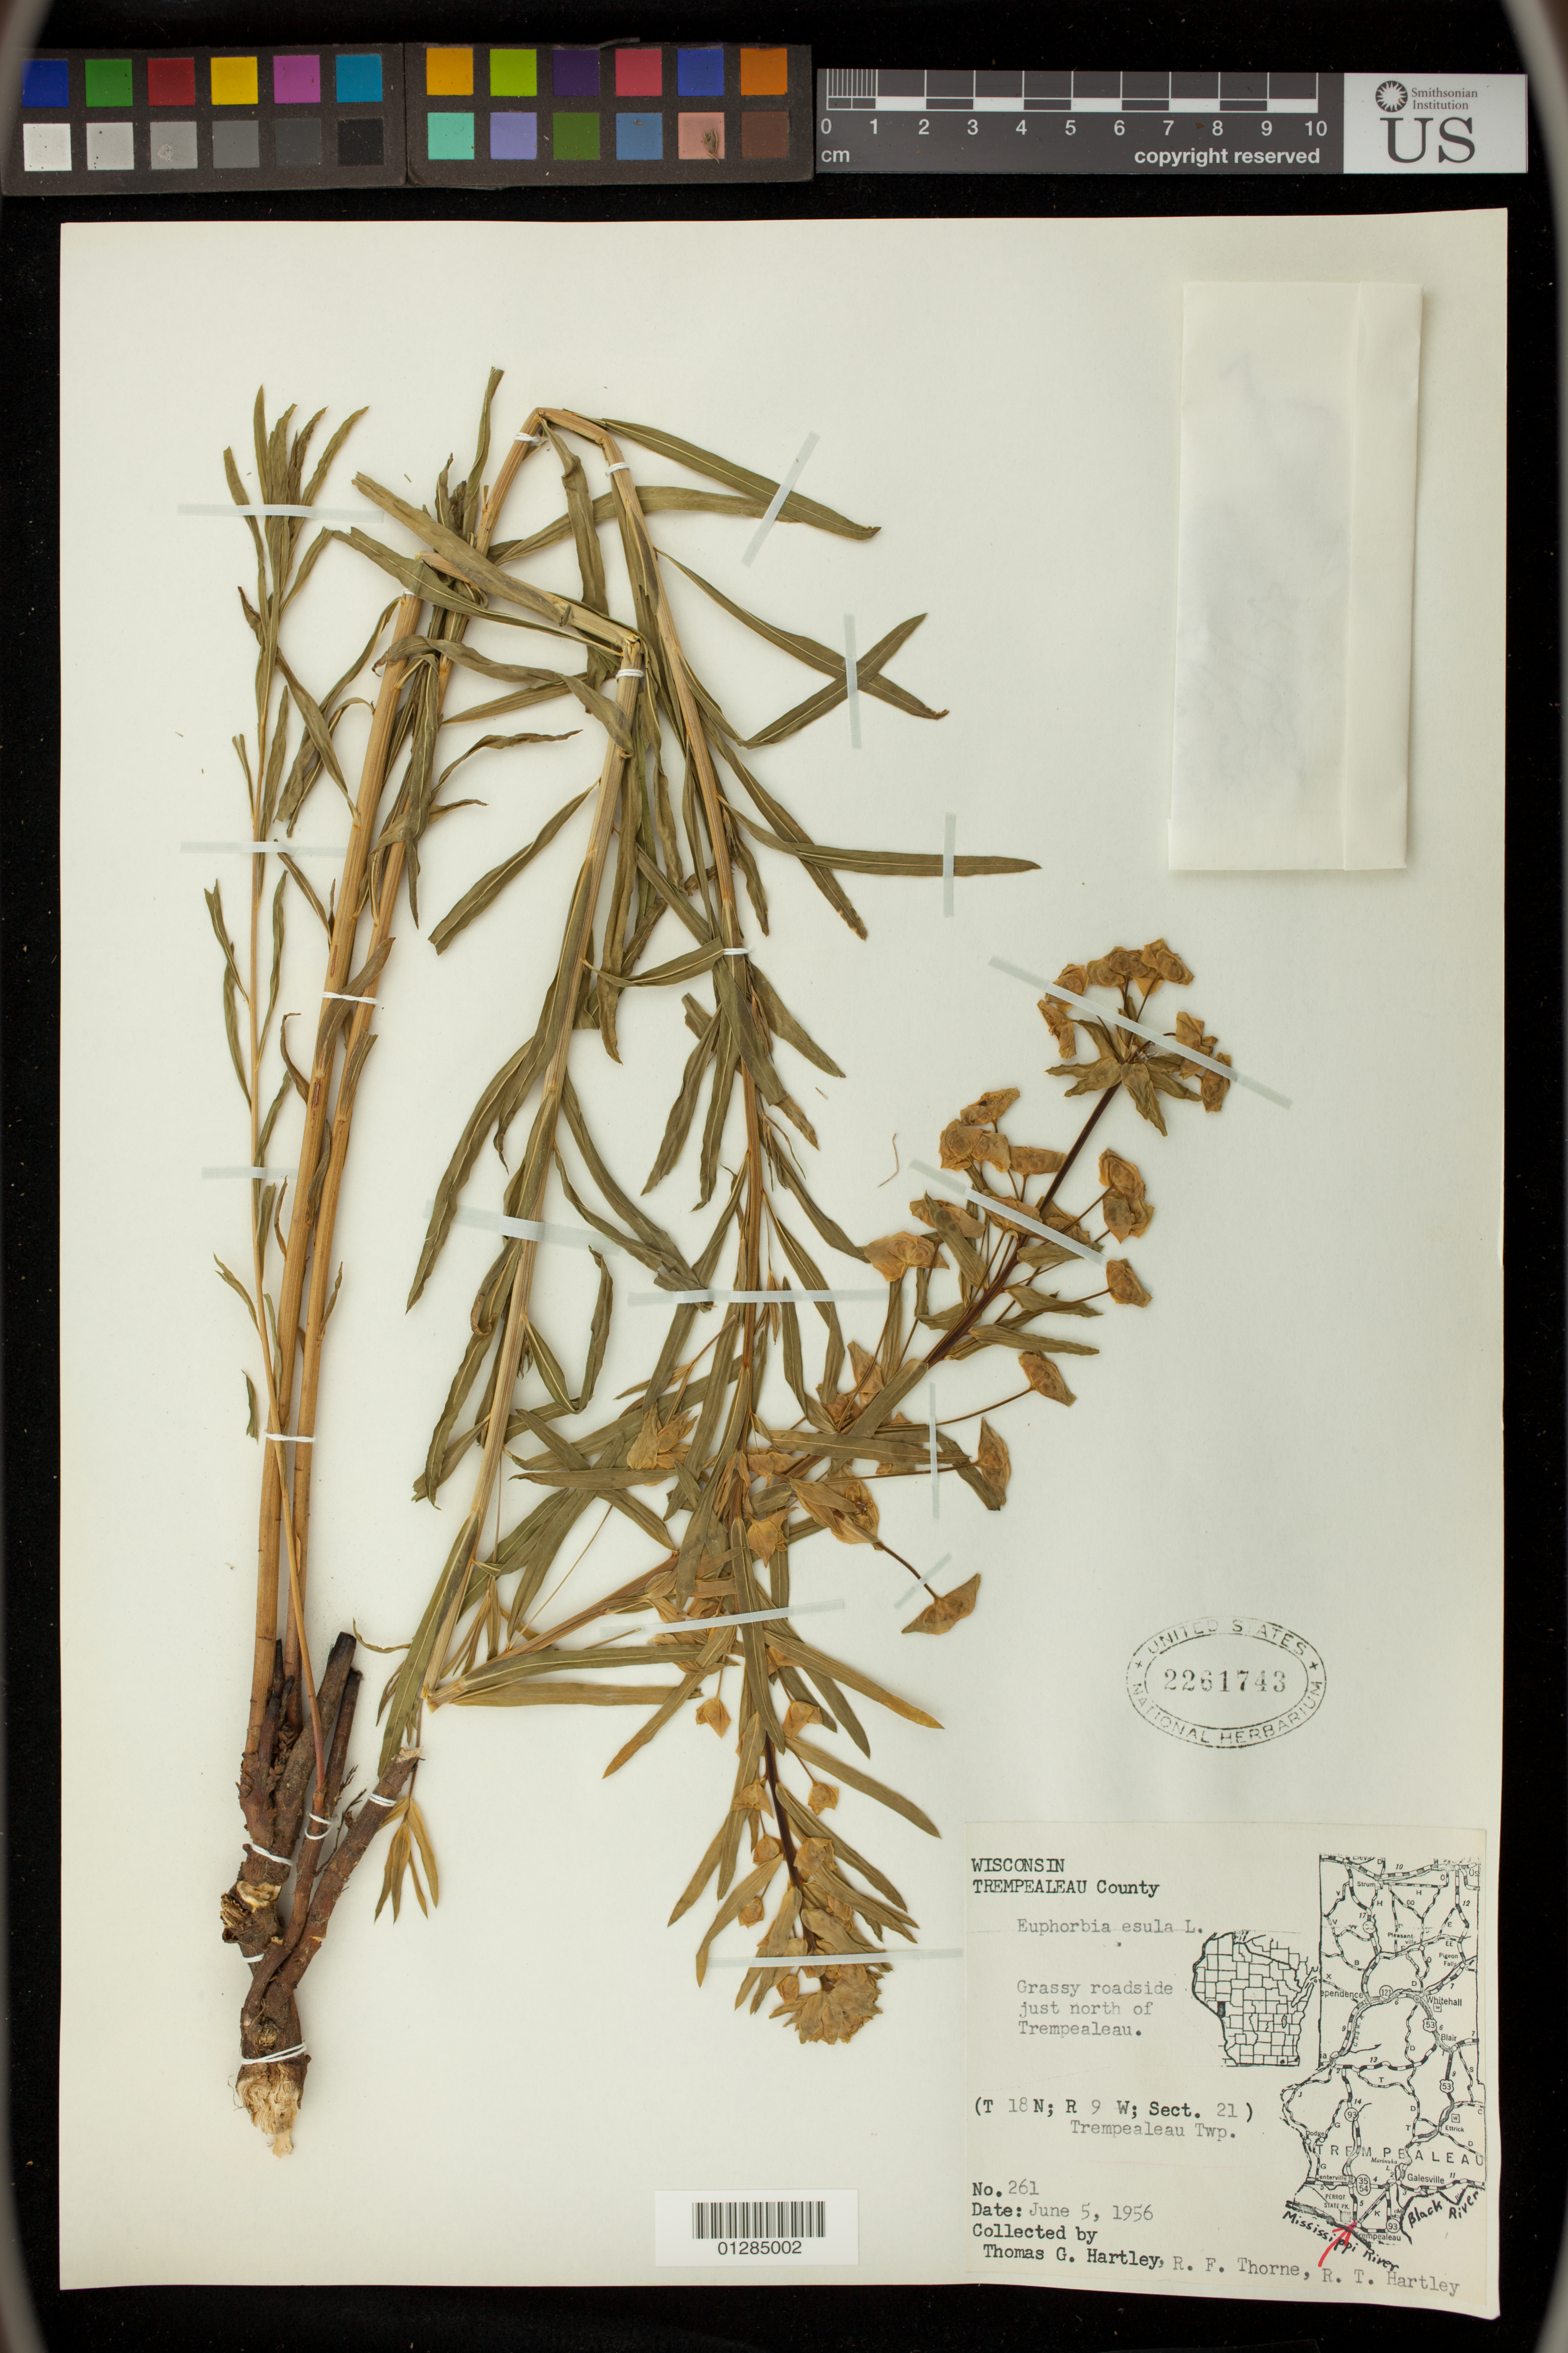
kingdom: Plantae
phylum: Tracheophyta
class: Magnoliopsida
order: Malpighiales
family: Euphorbiaceae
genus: Euphorbia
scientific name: Euphorbia esula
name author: L.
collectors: R. T. Hartley, R. F. Thorne & T. G. Hartley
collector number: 261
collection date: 1956-06-05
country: United States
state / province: Wisconsin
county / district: Trempealeau County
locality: roadside just north of Trempealeau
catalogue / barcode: US 2261743